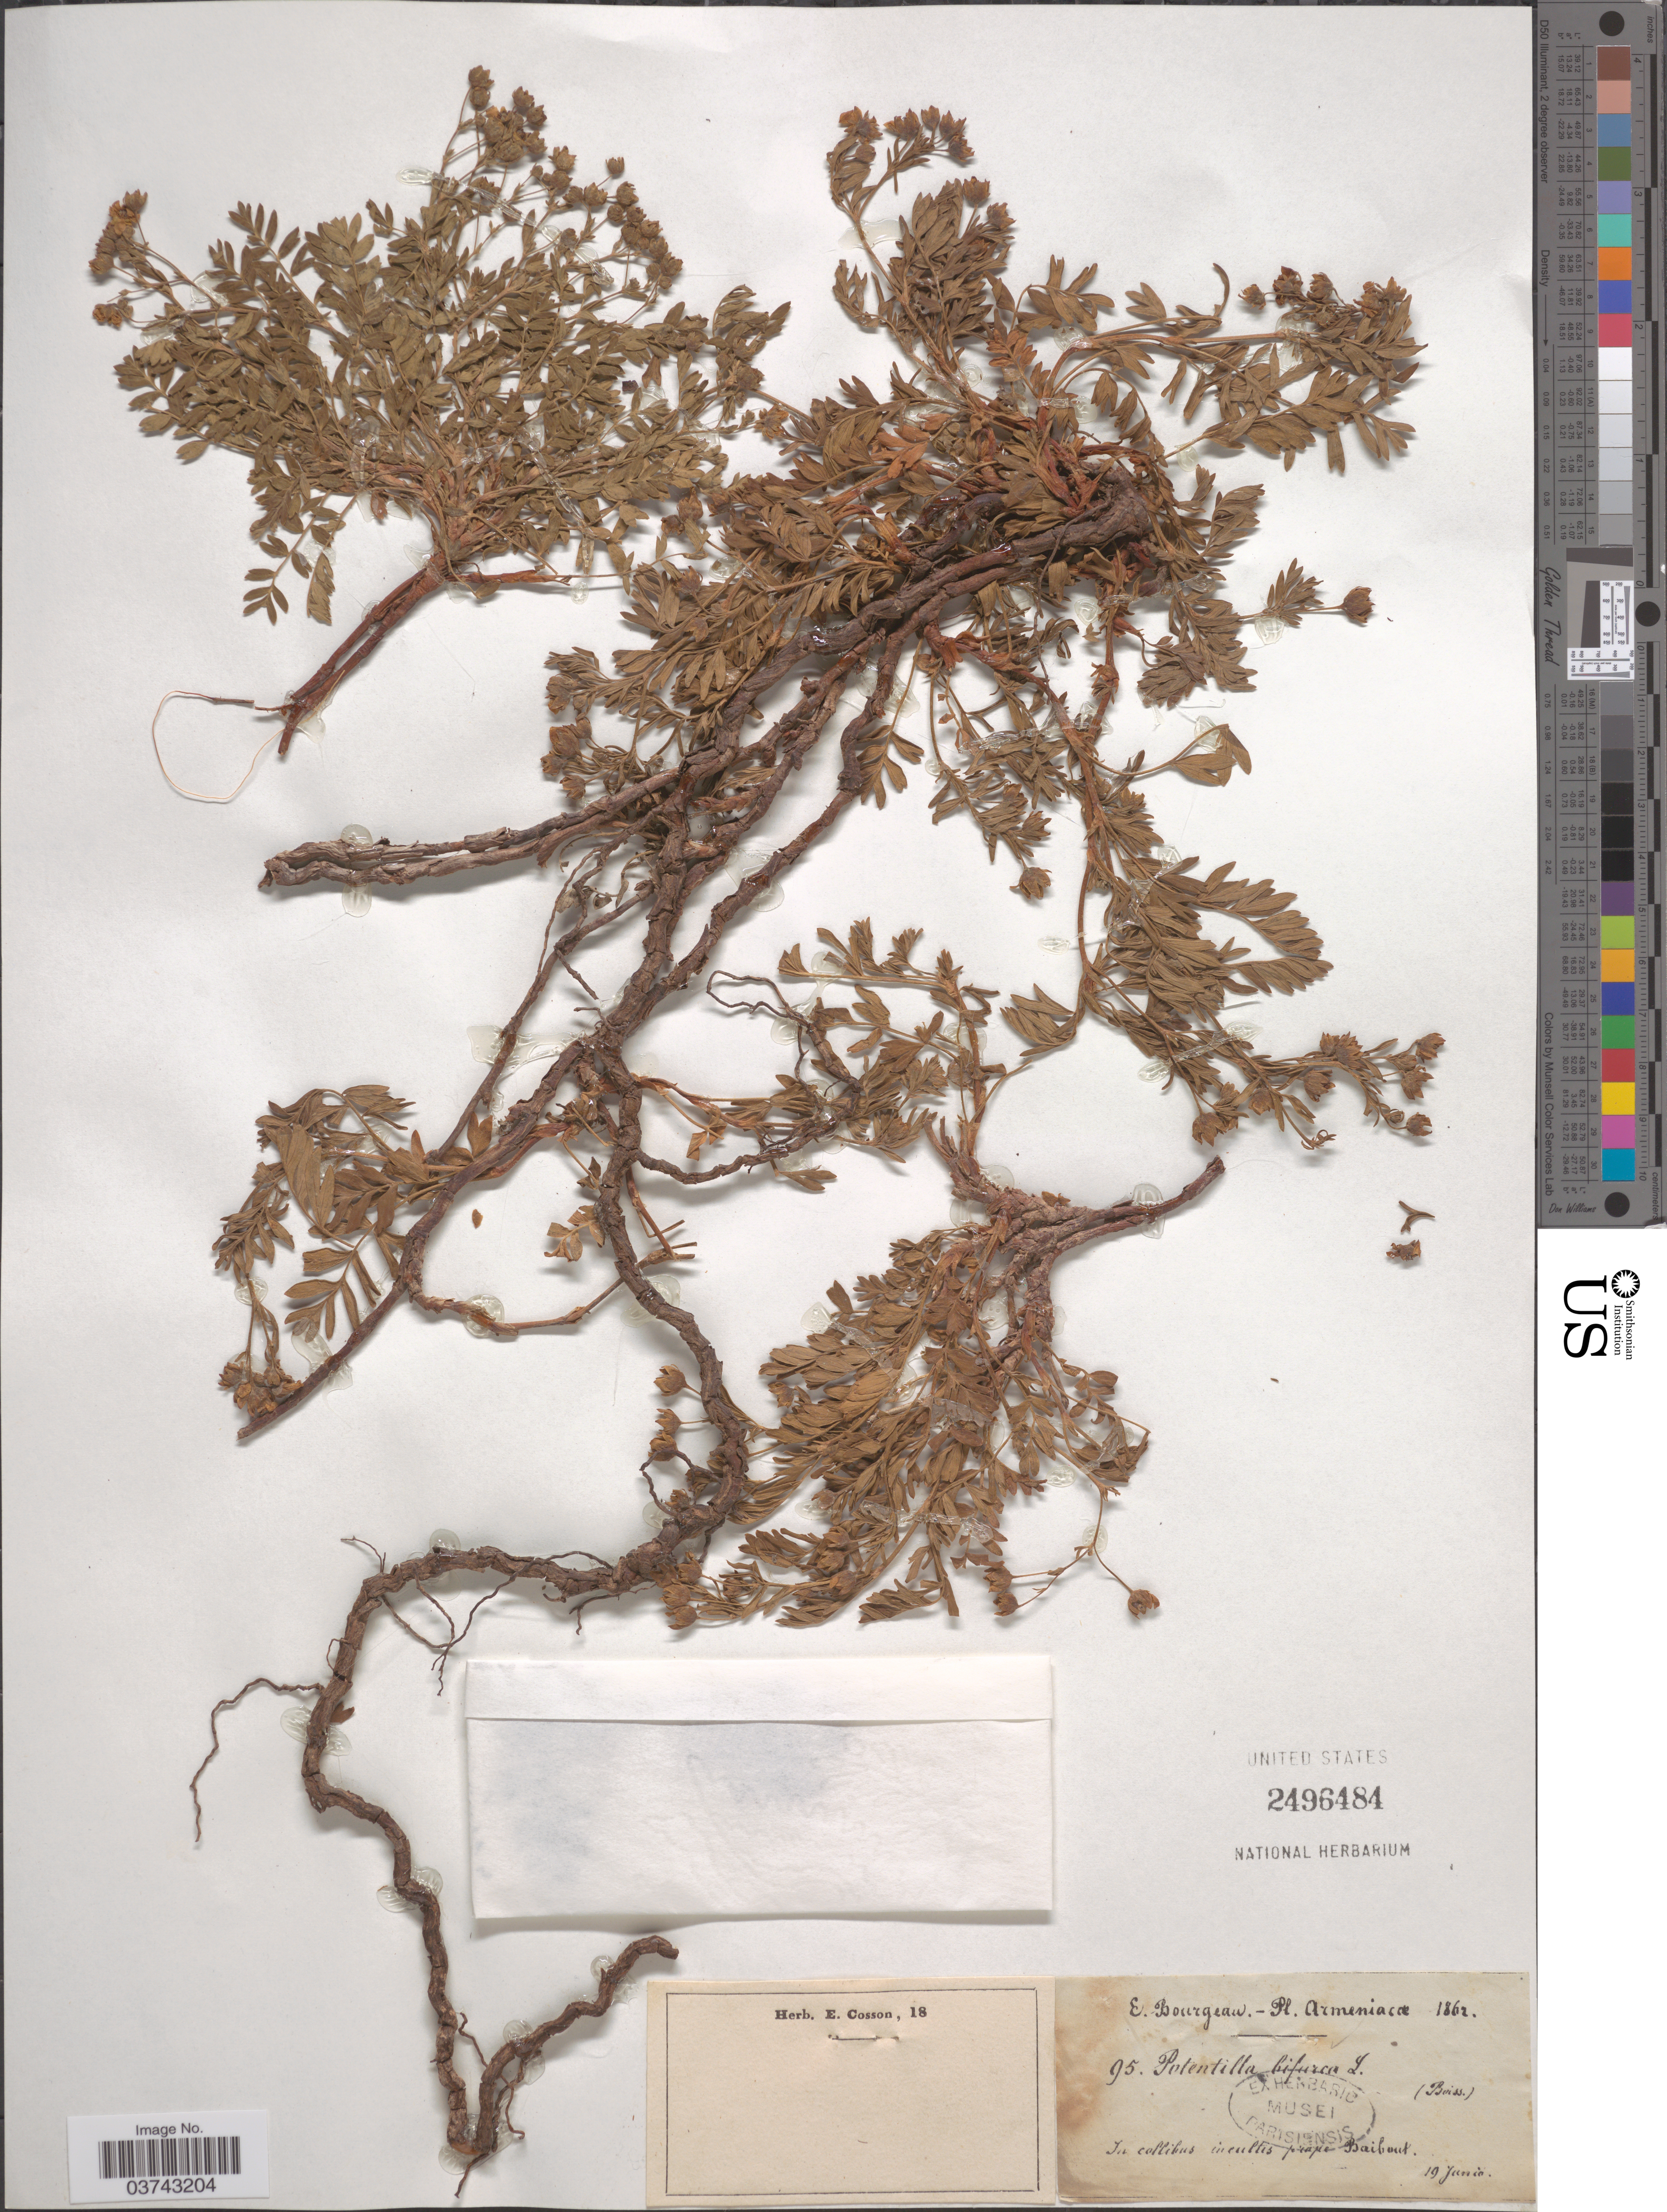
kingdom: Plantae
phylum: Tracheophyta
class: Magnoliopsida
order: Rosales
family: Rosaceae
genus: Sibbaldianthe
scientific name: Sibbaldianthe bifurca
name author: (L.) Kurtto & T. Erikss.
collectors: E. Bourgeau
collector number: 95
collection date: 1862-06-19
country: Armenia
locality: In collibus incultis prope Baibout.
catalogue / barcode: US 2496484